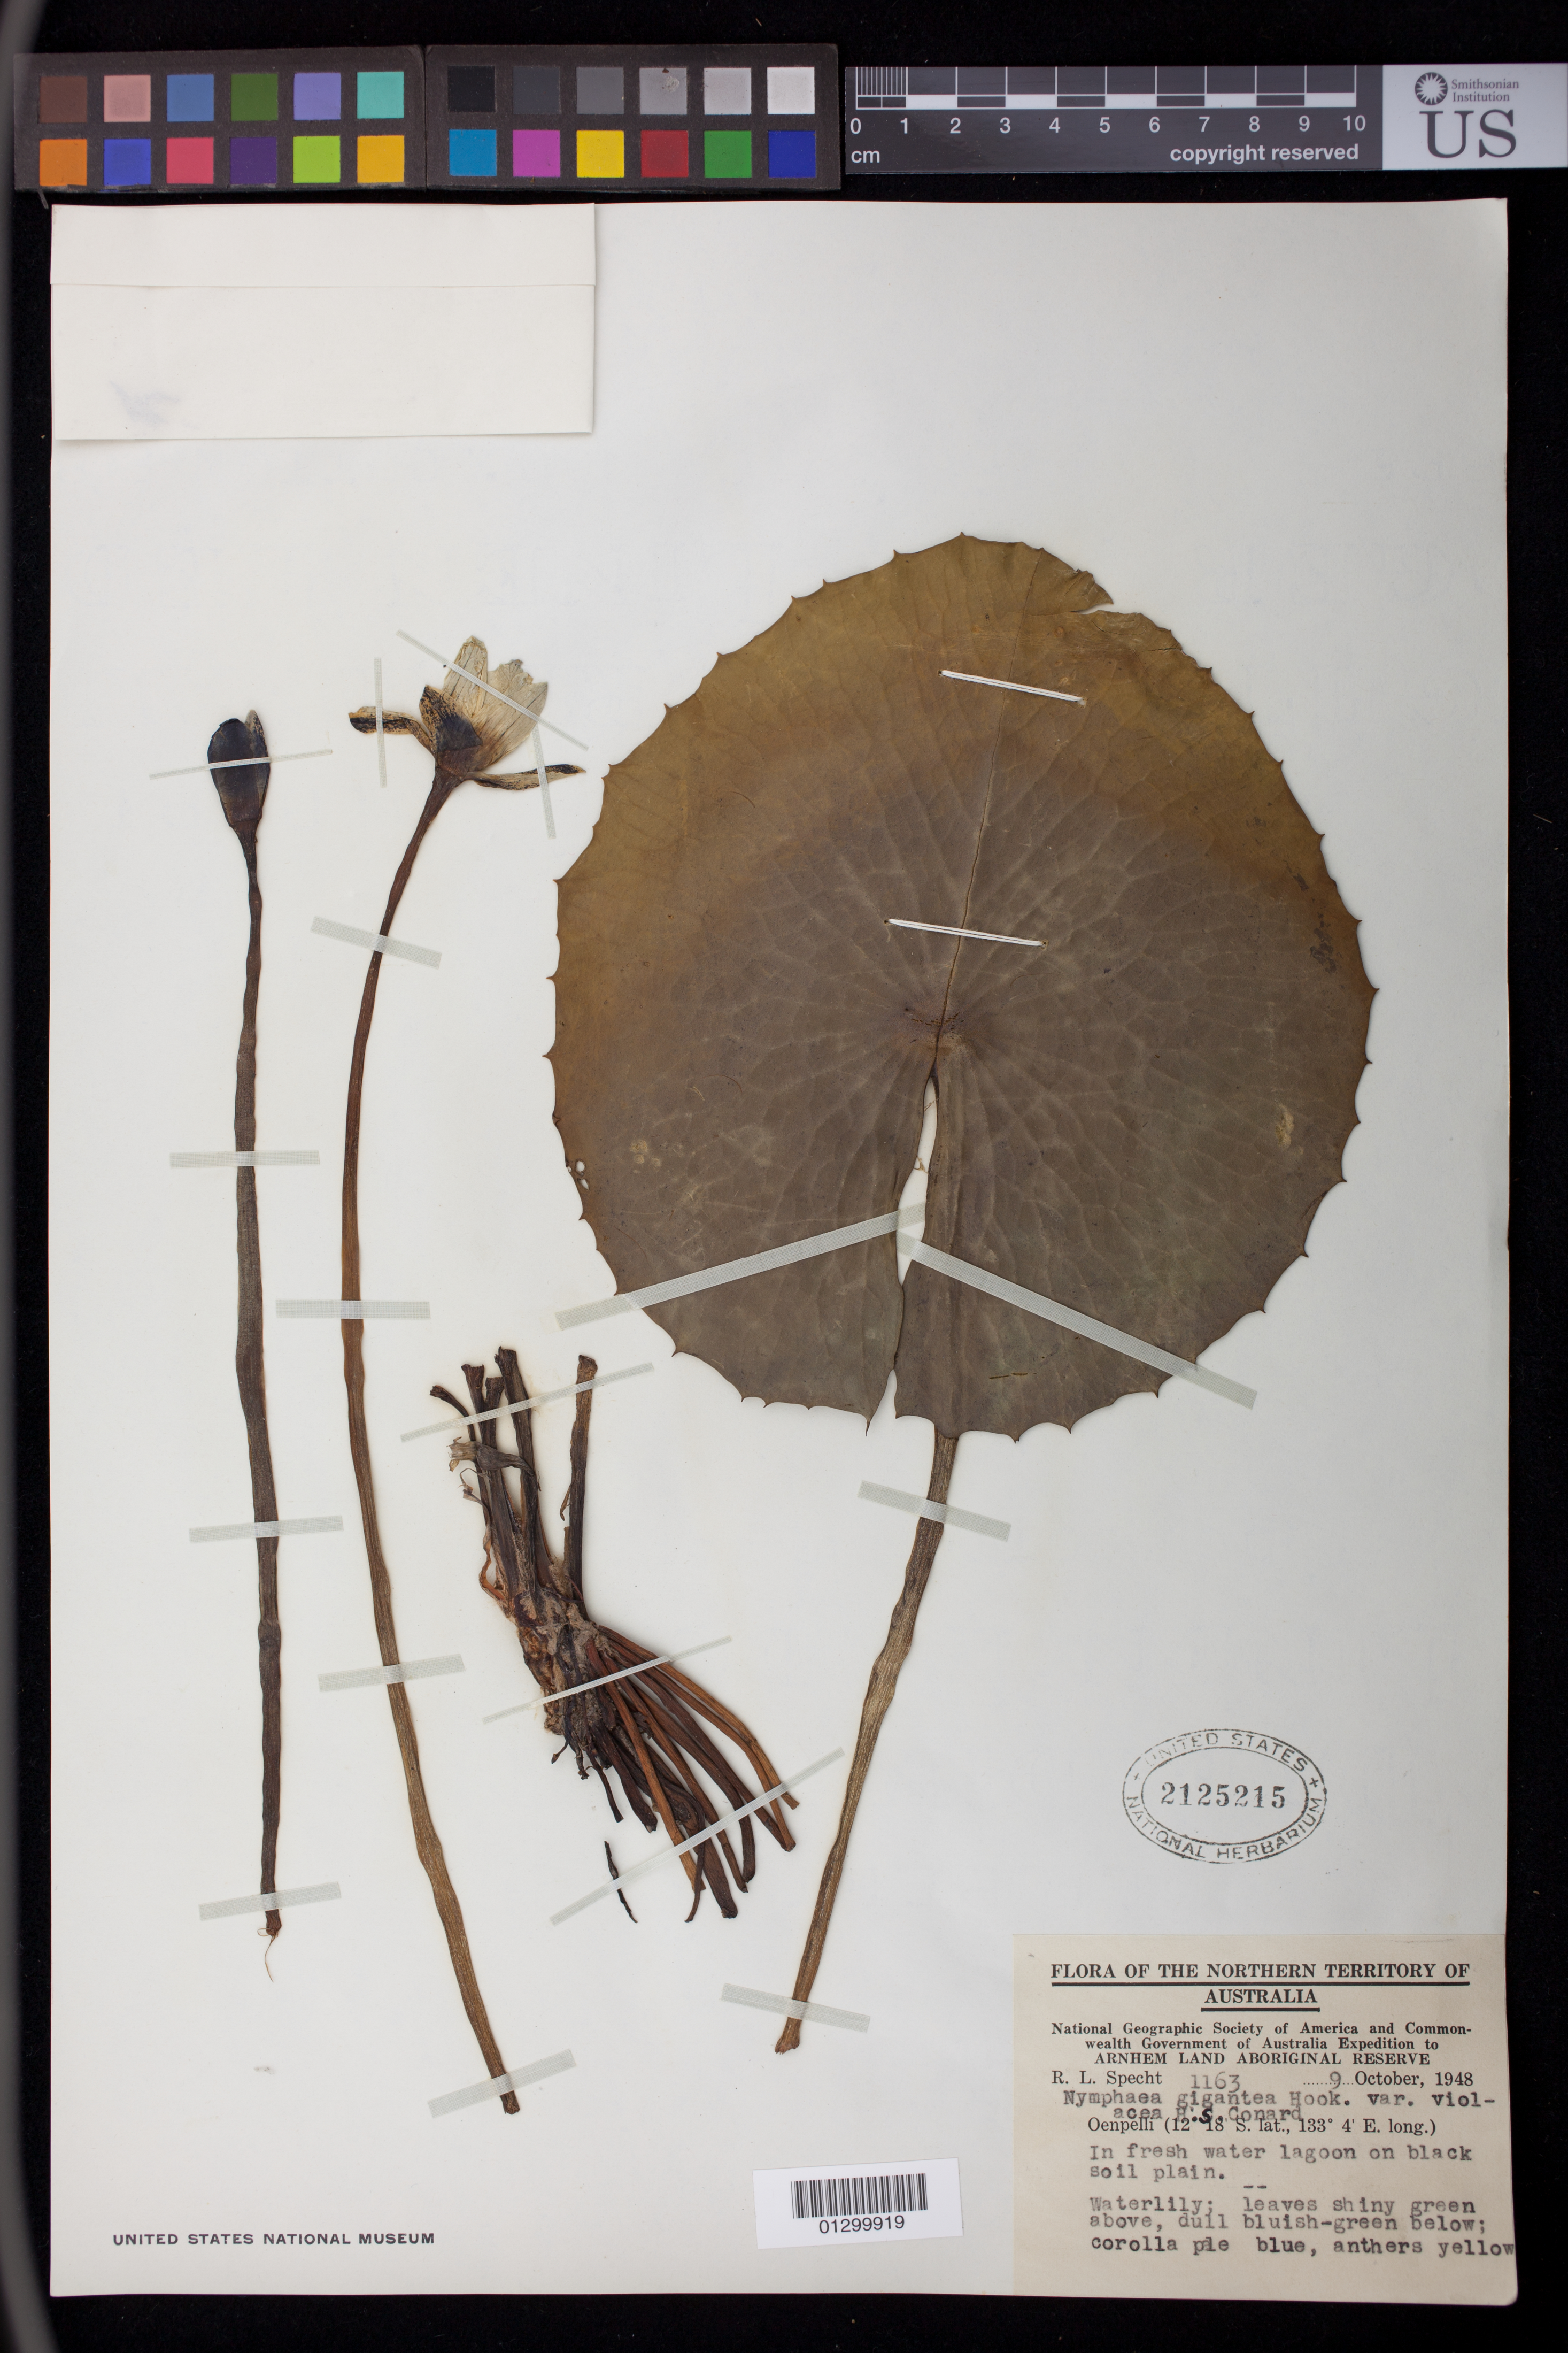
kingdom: Plantae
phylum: Tracheophyta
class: Magnoliopsida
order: Nymphaeales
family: Nymphaeaceae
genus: Nymphaea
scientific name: Nymphaea gigantea var. violacea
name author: (Lehm.) Domin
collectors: R. L. Specht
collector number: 1163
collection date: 1948-10-09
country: Australia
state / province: Northern Territory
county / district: West Arnhem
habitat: In fresh water lagoon on black soil plain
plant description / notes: Waterlily; leave shiny green above, dull bluish-green below; corolla pale blue, anthers yellow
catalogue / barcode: US 2125215